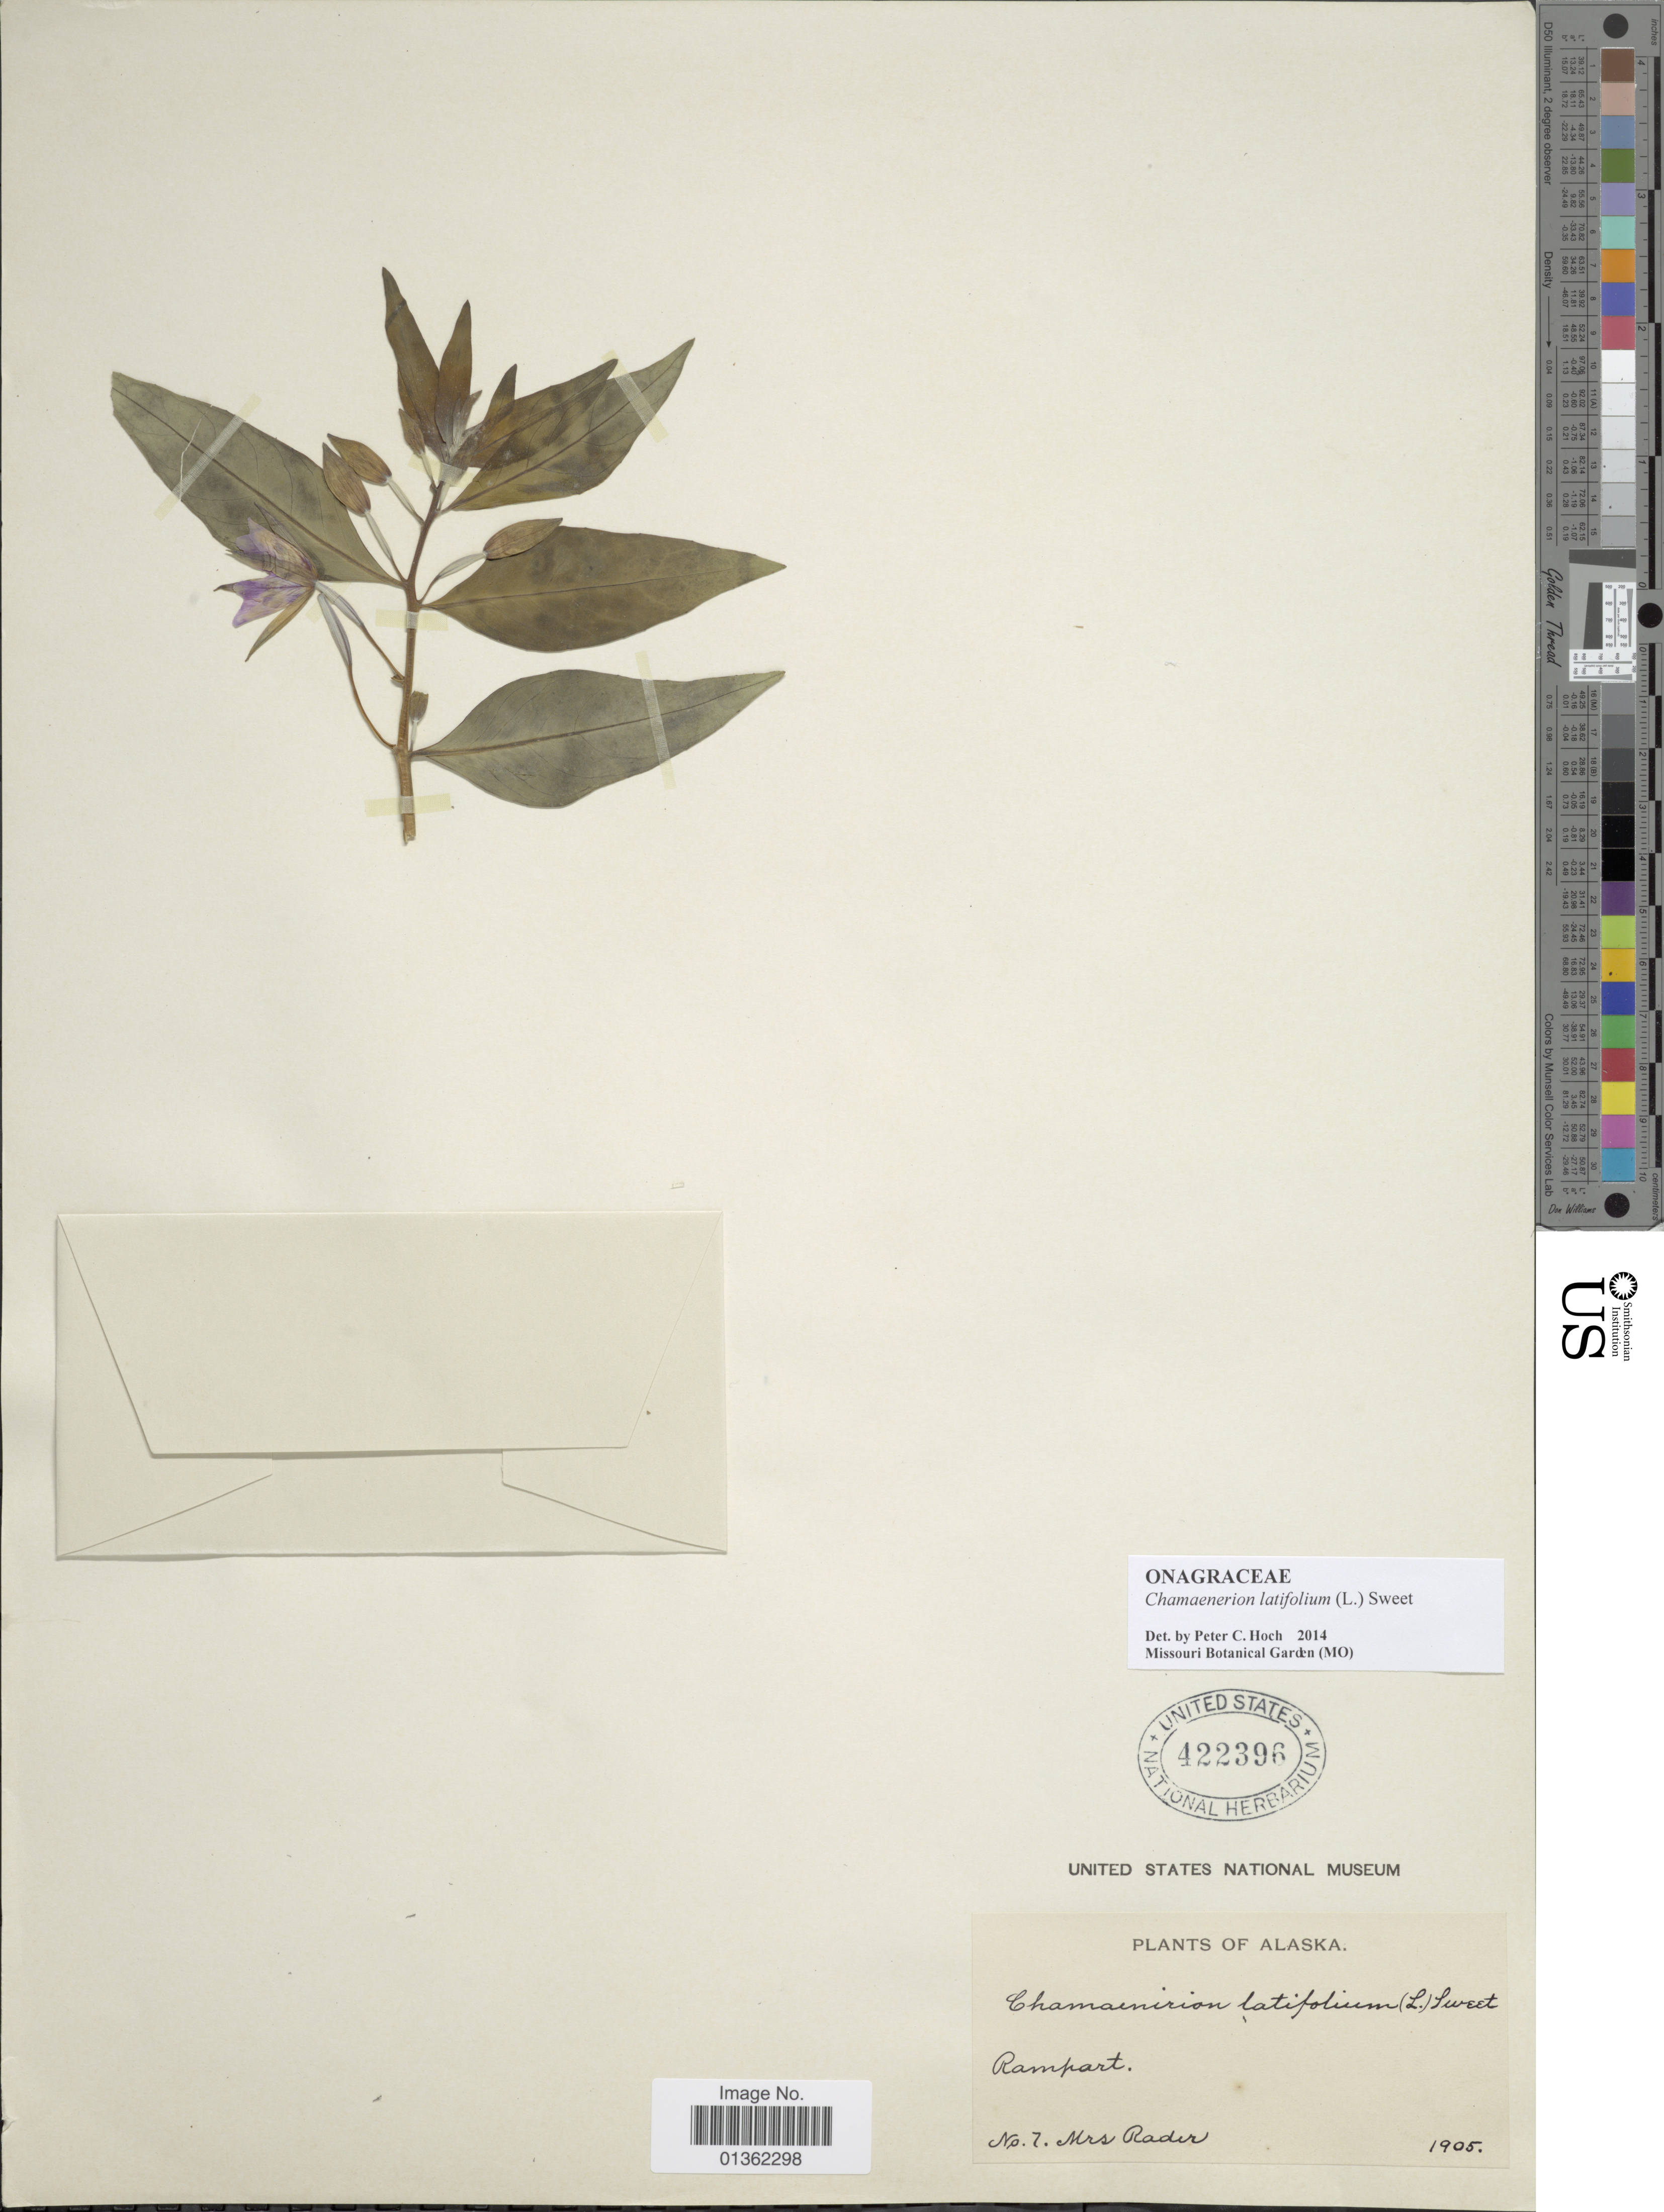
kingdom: Plantae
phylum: Tracheophyta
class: Magnoliopsida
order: Myrtales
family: Onagraceae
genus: Chamaenerion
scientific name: Chamaenerion latifolium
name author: (L.) Th. Fr. & Lange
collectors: Mrs. Rader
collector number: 7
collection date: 1905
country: United States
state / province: Alaska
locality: Rampart.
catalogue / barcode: US 422396